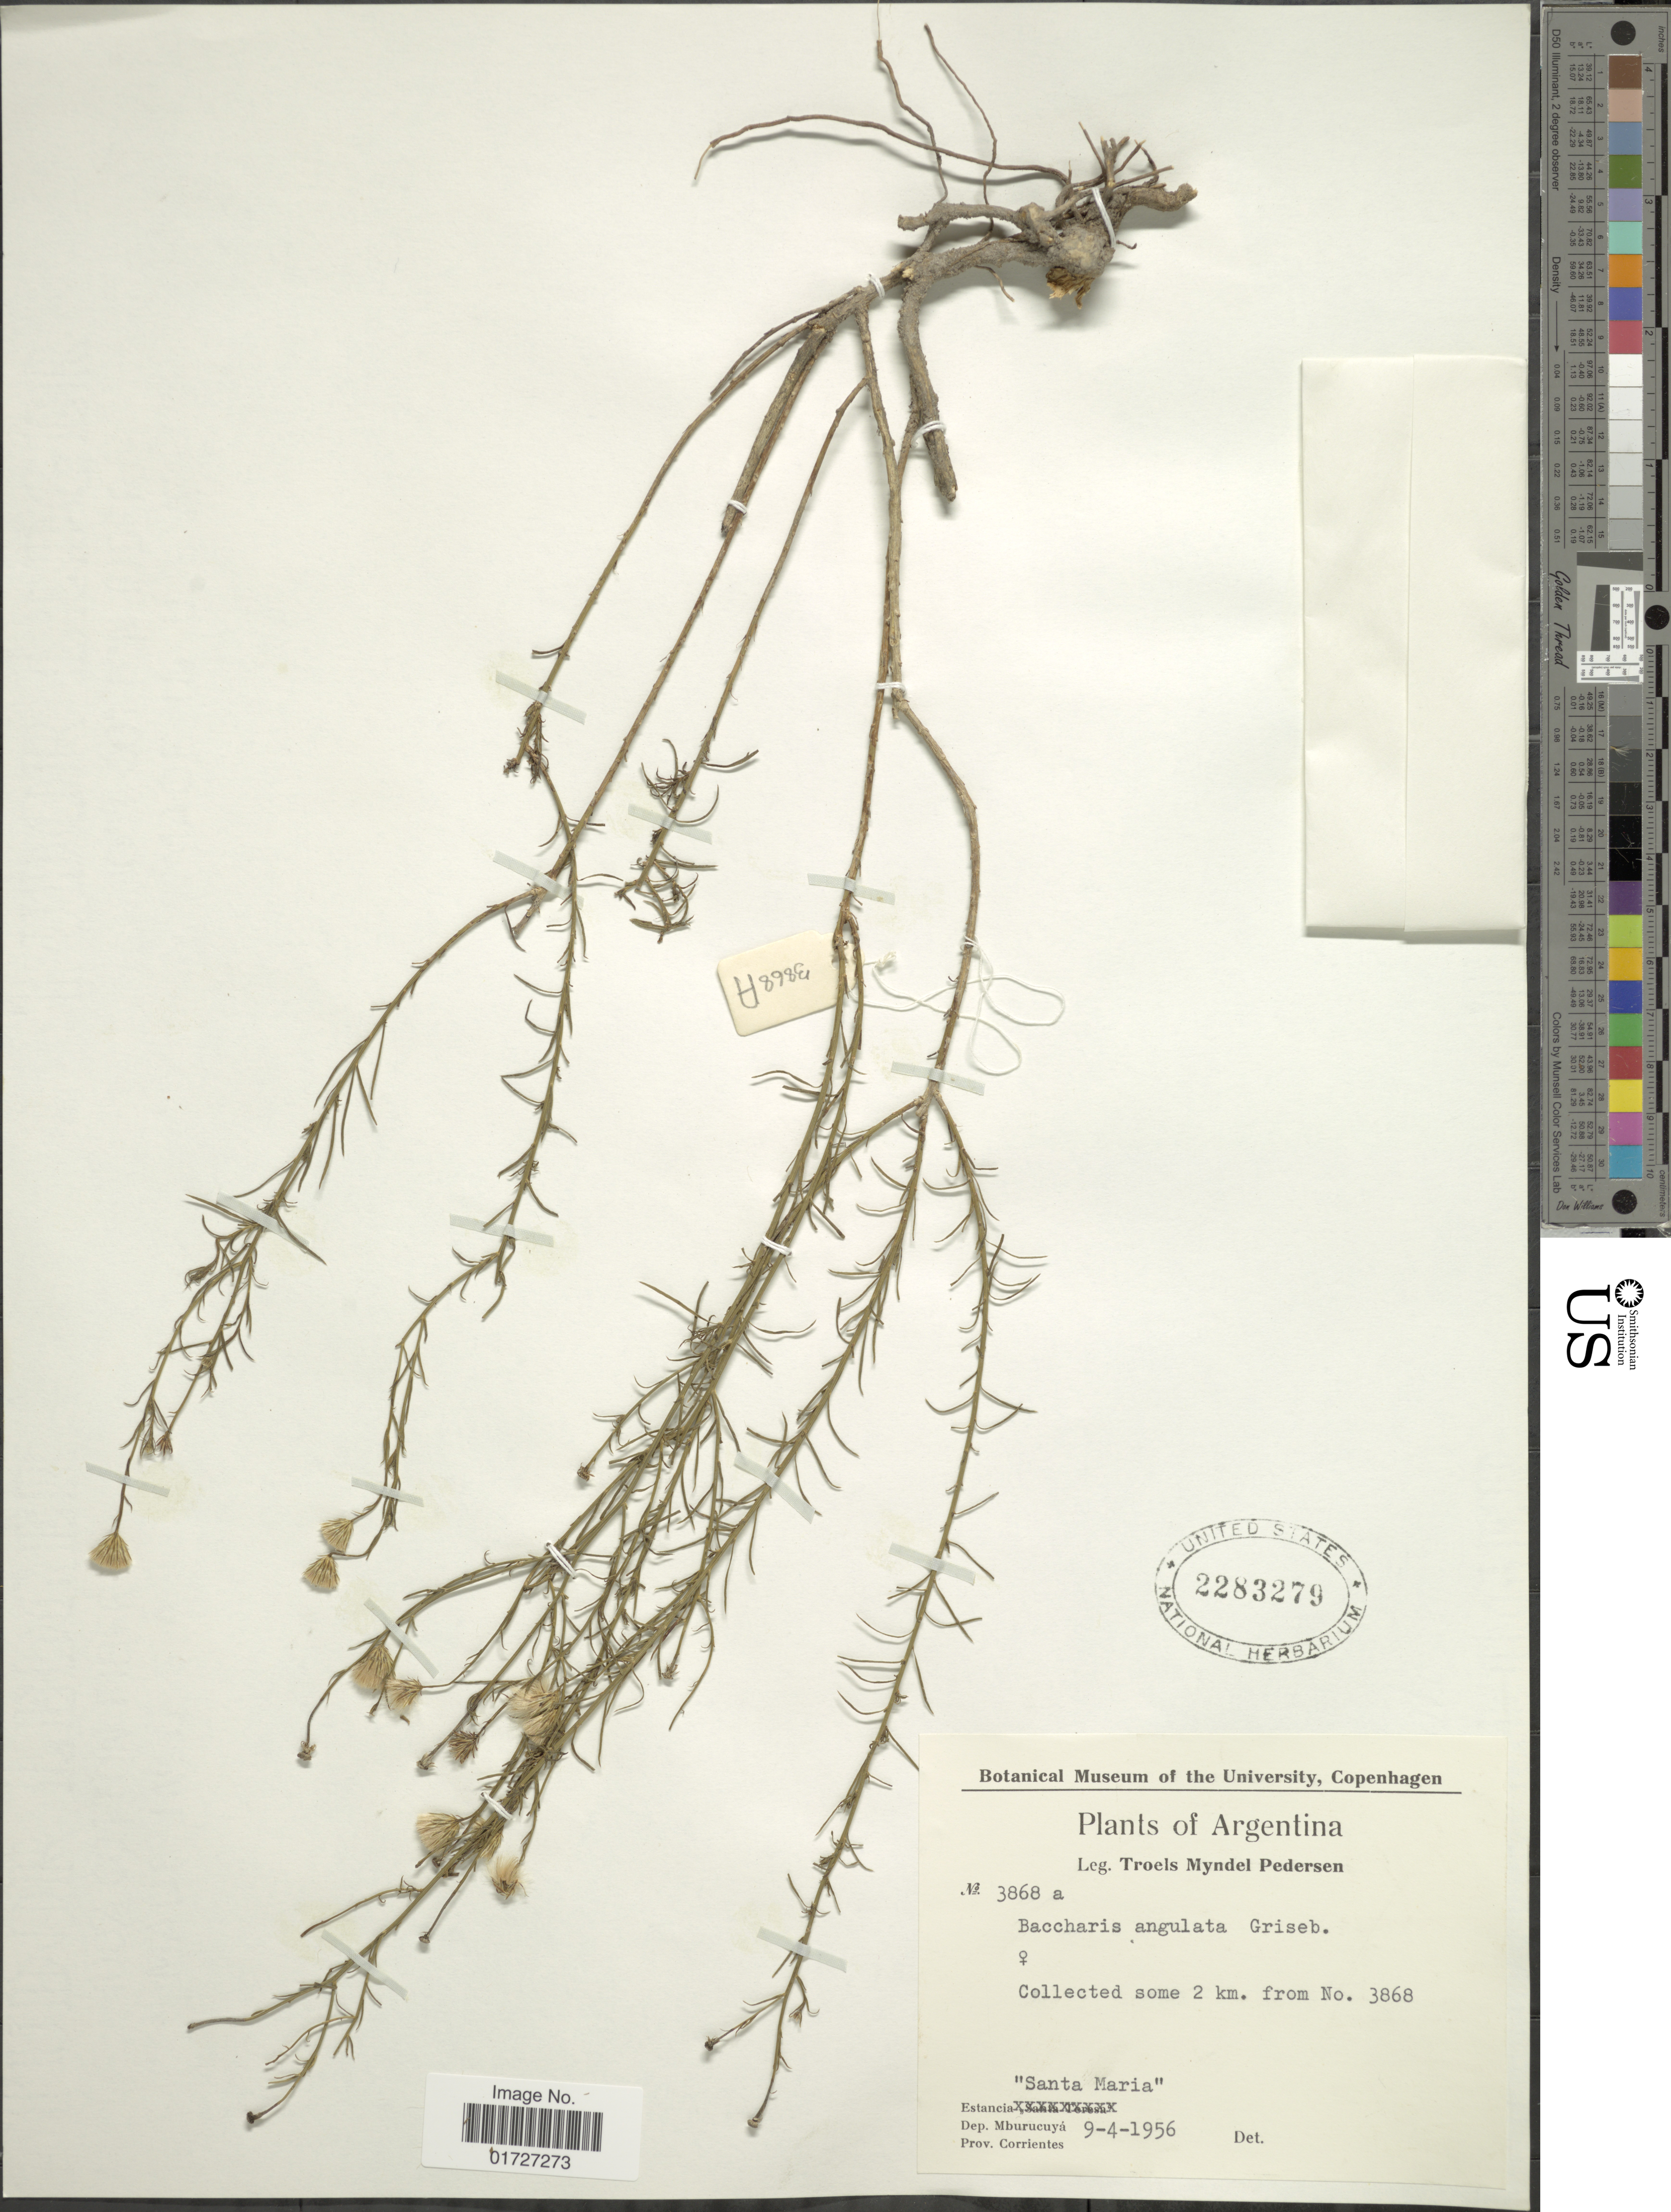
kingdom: Plantae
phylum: Tracheophyta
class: Magnoliopsida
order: Asterales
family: Asteraceae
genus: Baccharis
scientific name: Baccharis darwinii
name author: Hook. & Arn.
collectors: T. Pederson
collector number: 3868a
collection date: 1956-04-09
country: Argentina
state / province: Corrientes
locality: Estancia Santa Maria, Dep. Mburucuya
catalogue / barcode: US 2283279